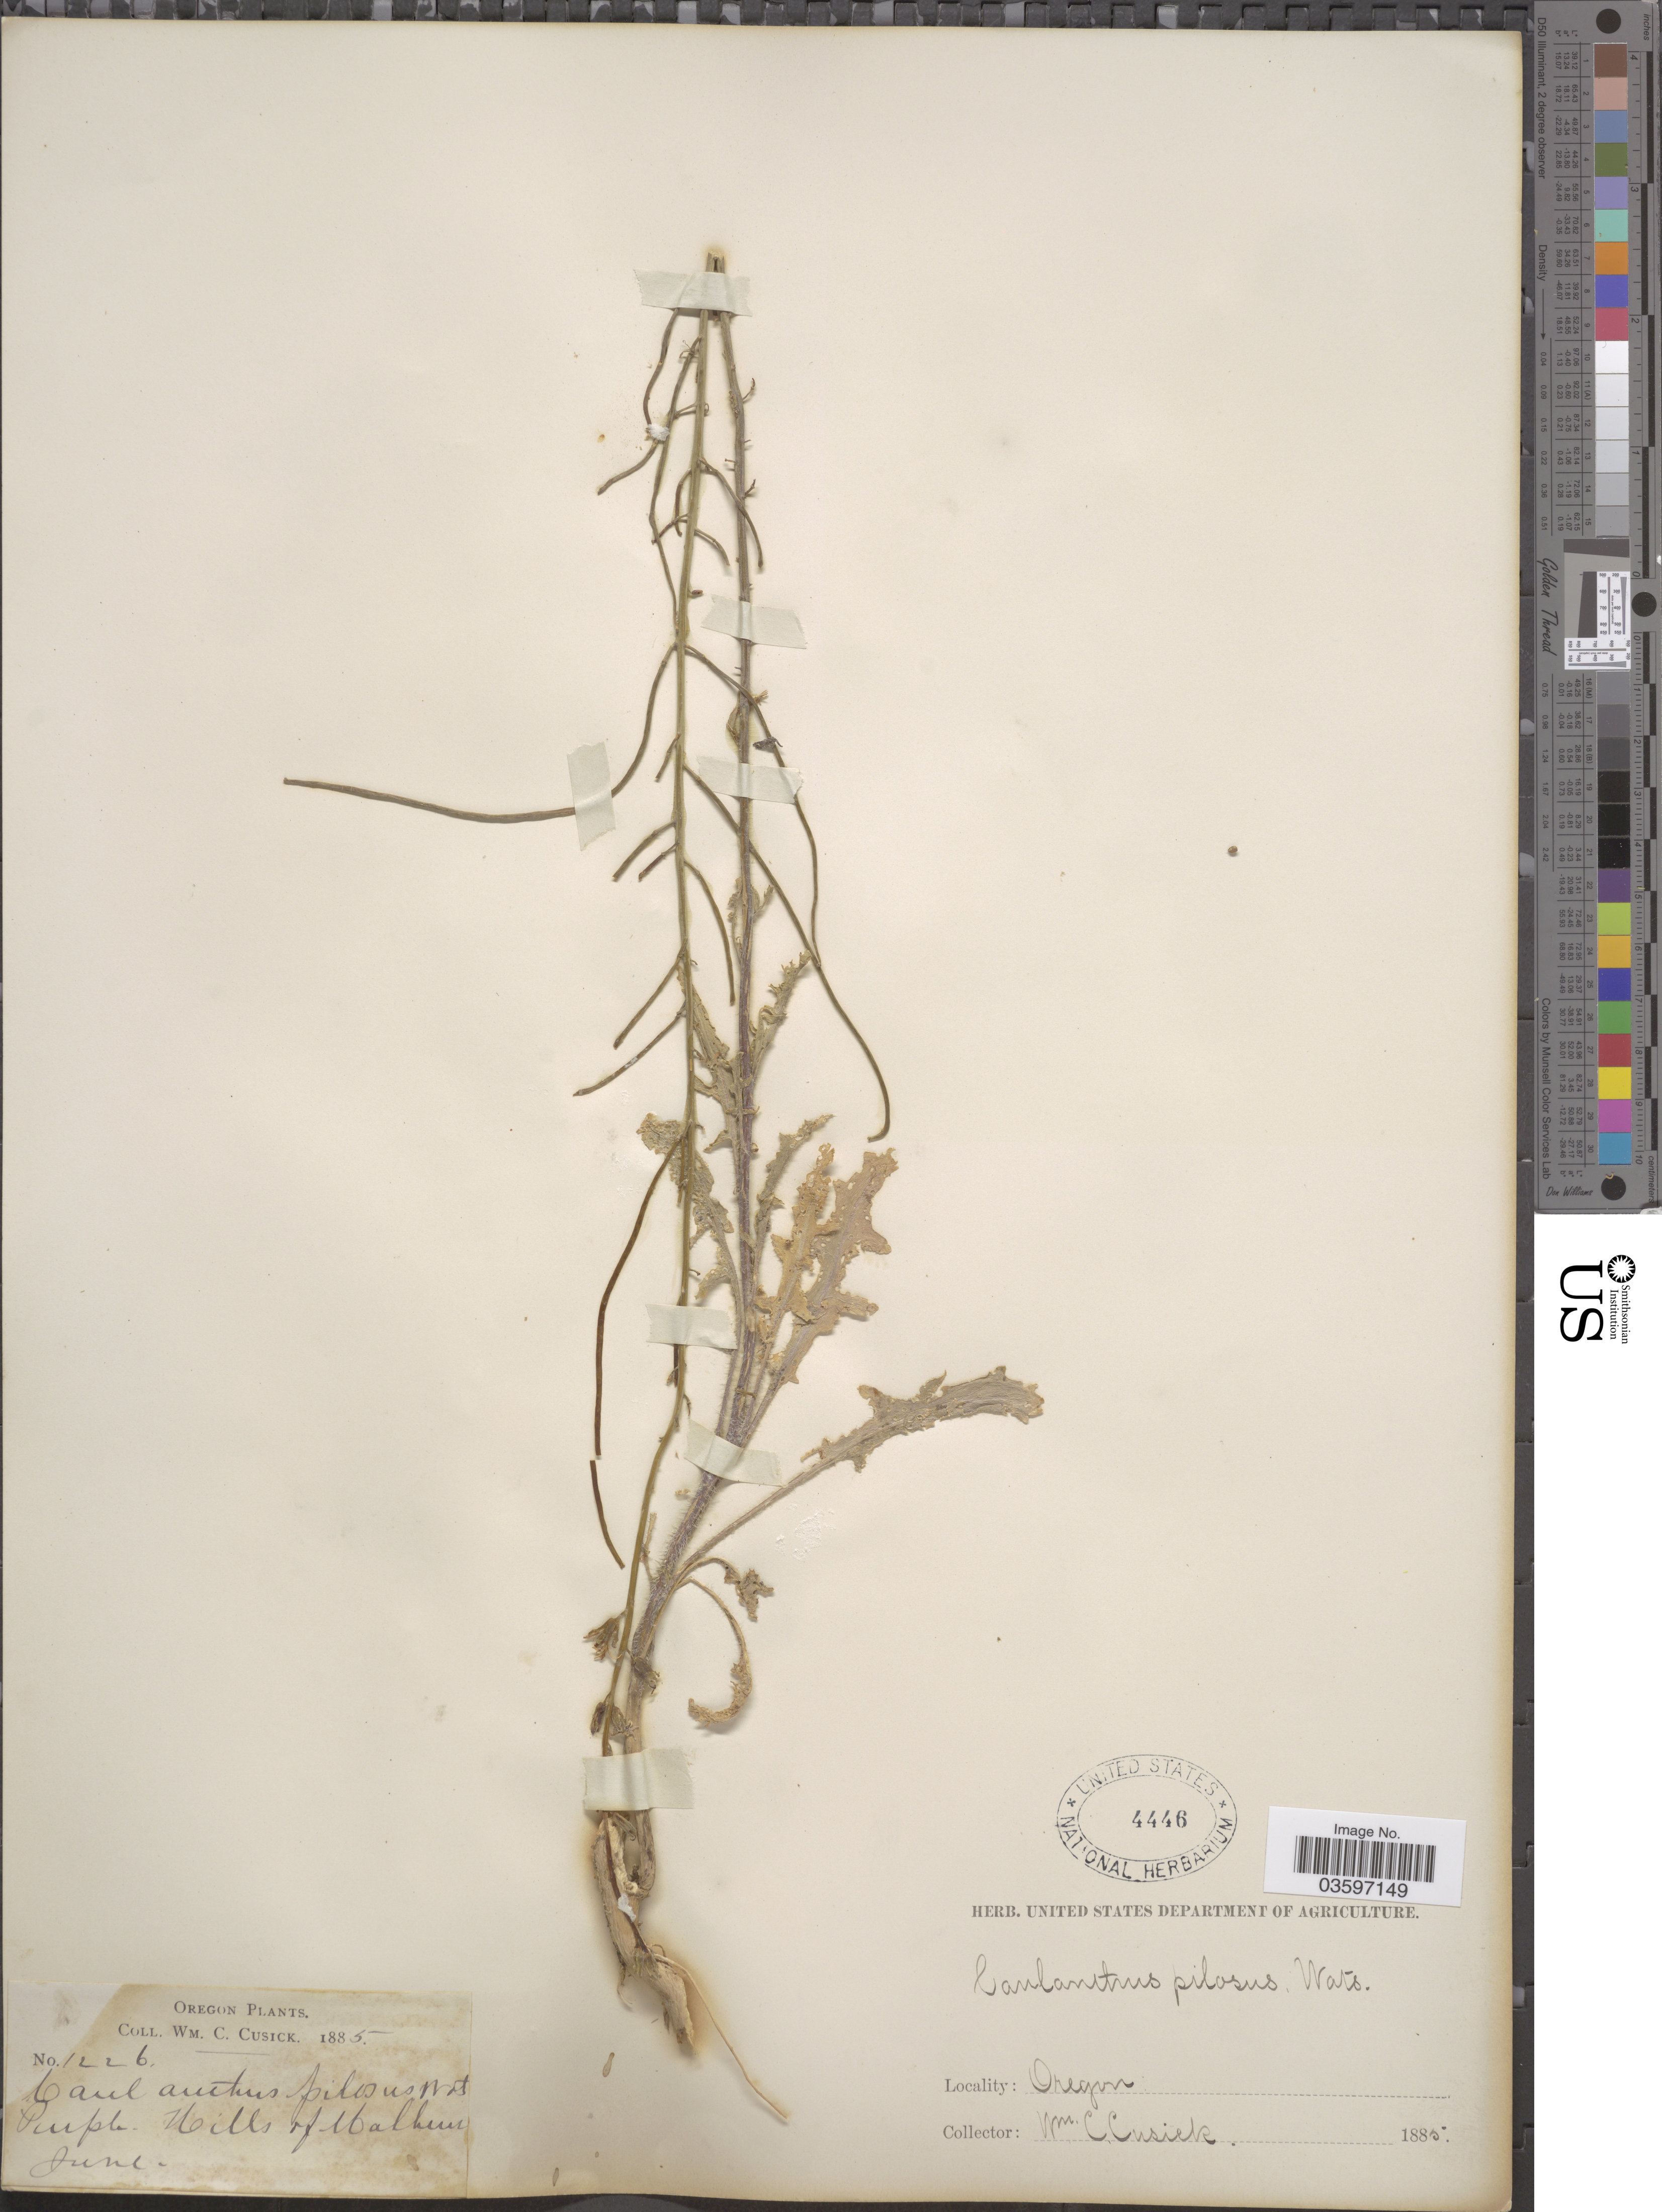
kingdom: Plantae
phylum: Tracheophyta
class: Magnoliopsida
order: Brassicales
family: Brassicaceae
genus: Caulanthus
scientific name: Caulanthus pilosus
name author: S. Watson in C. King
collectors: W. C. Cusick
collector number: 1226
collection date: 1885-06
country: United States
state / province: Oregon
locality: Hills of Malheur.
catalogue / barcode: US 4446